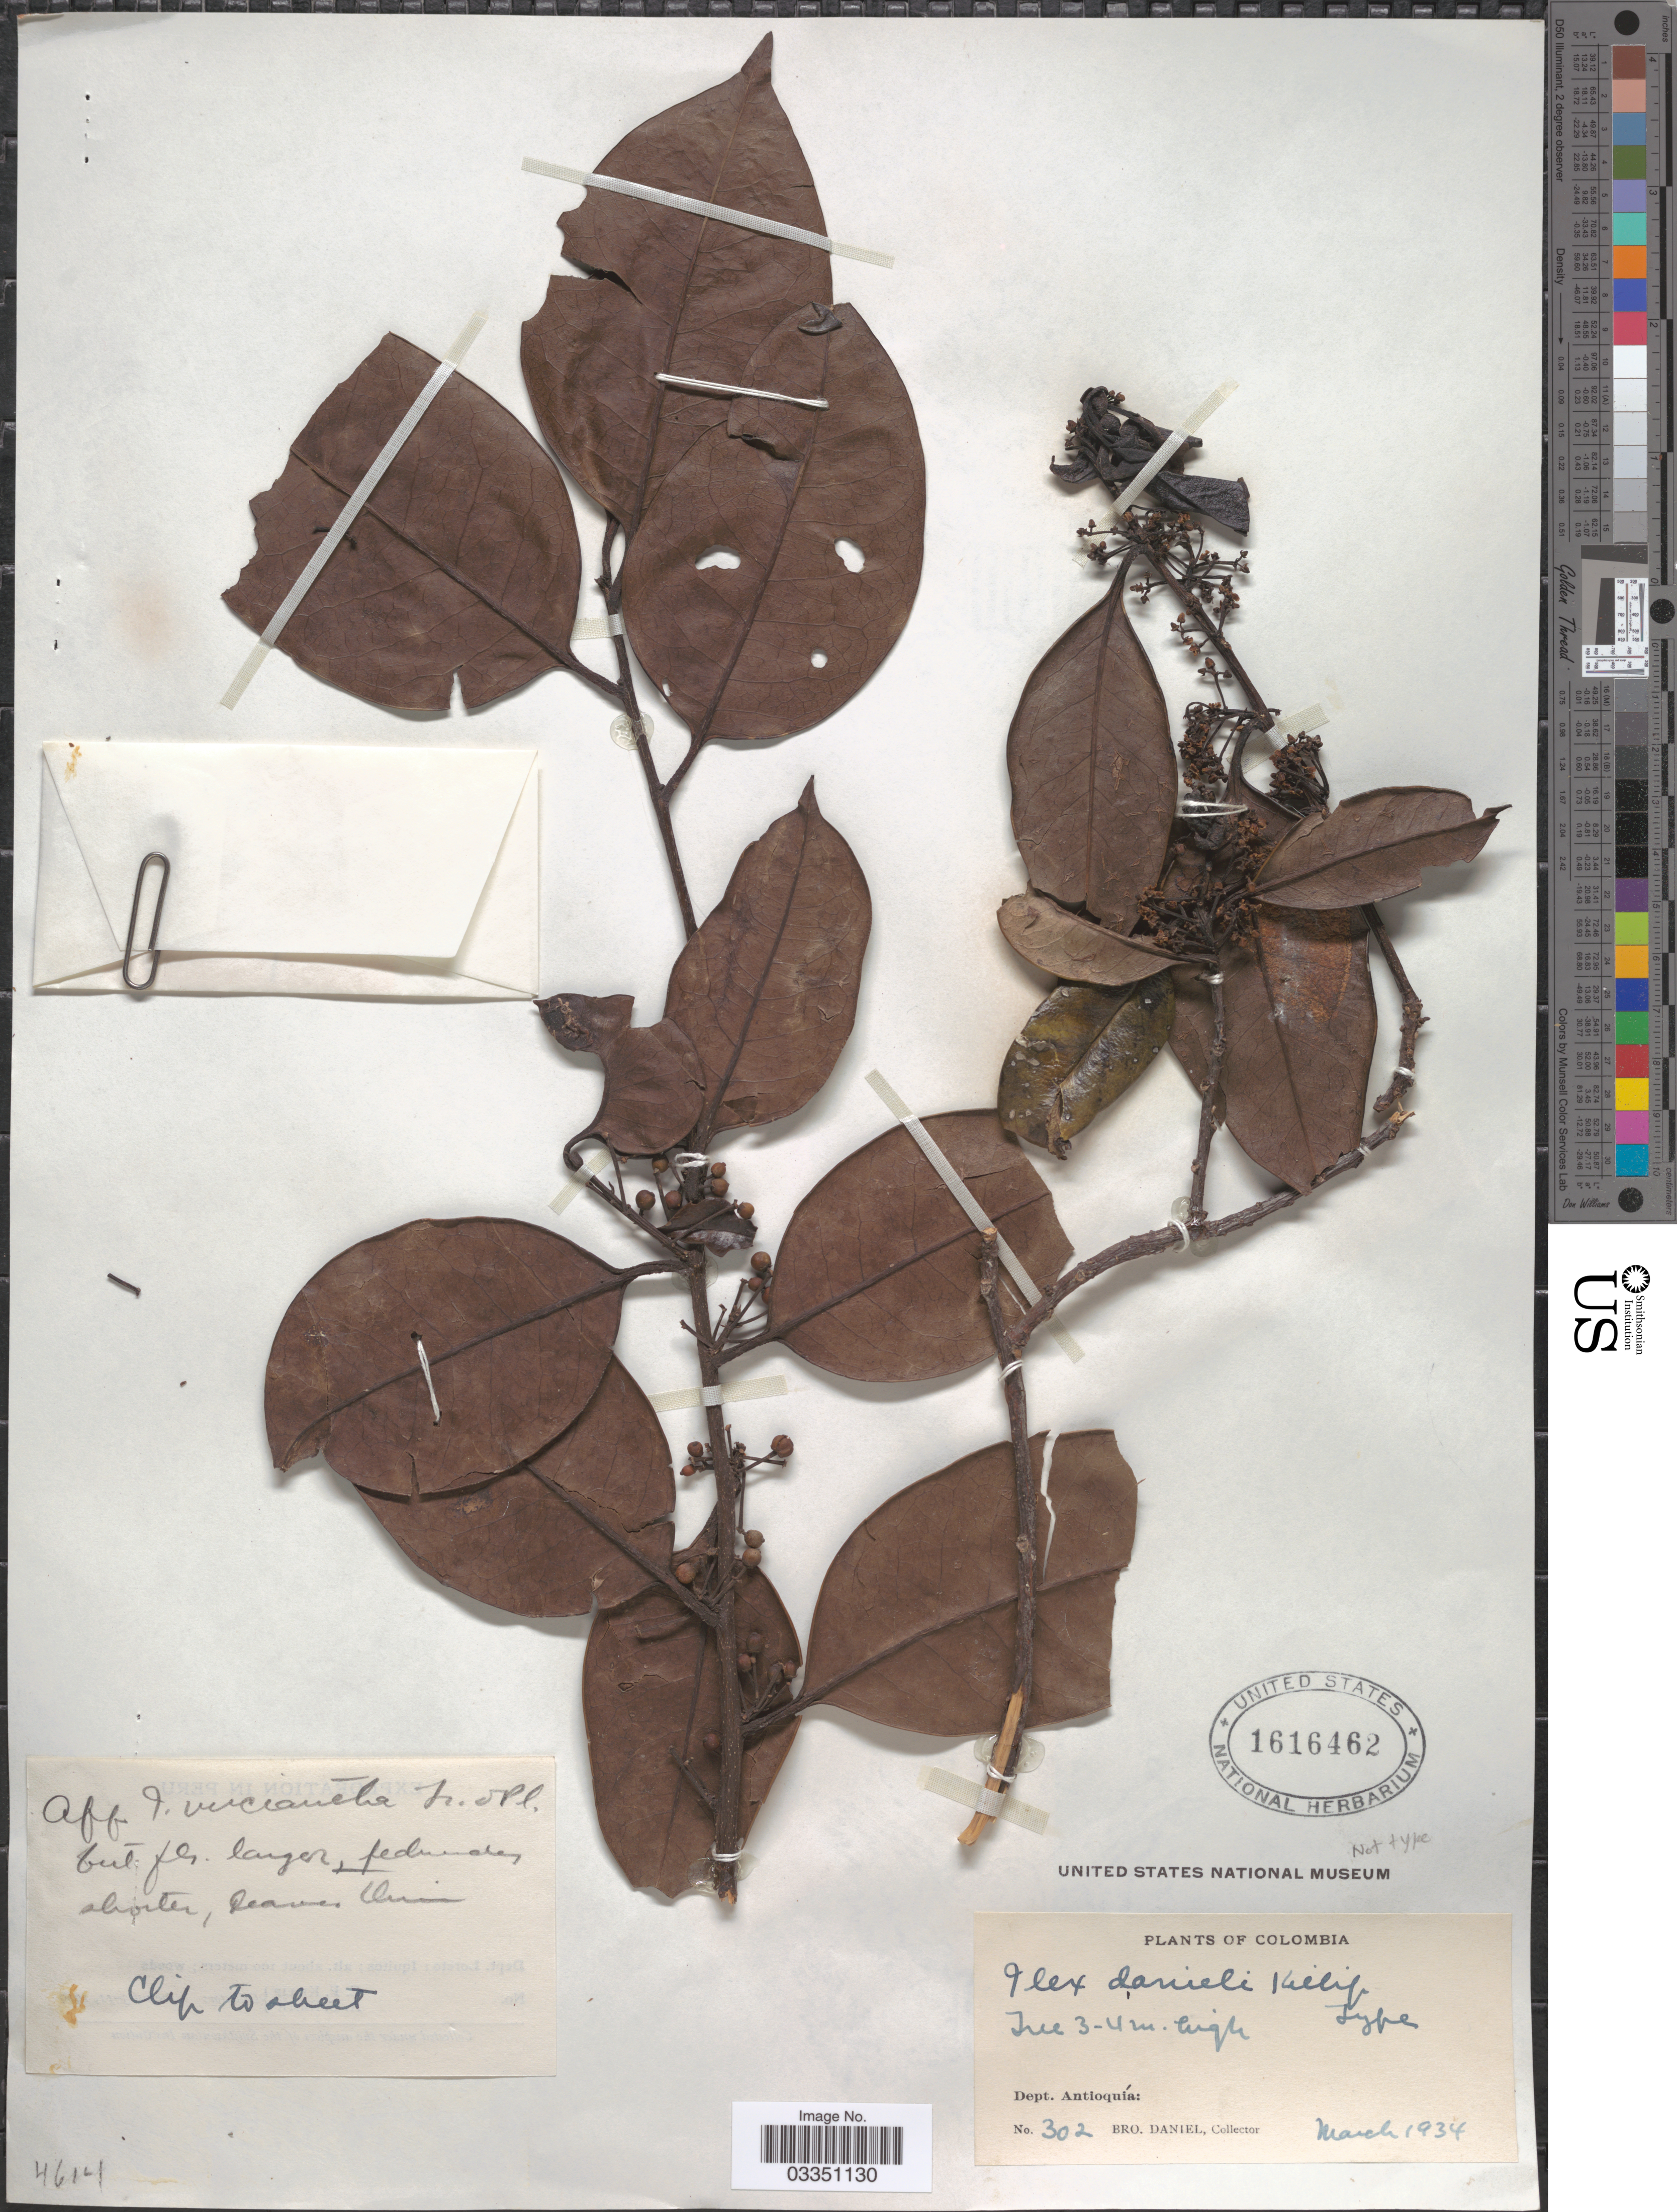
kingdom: Plantae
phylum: Tracheophyta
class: Magnoliopsida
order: Aquifoliales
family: Aquifoliaceae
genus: Ilex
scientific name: Ilex danielis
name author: Killip & Cuatrec.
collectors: Bro. Daniel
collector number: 302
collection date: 1934-03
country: Colombia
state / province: Antioquia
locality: Dept. Antioquía.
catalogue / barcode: US 1616462